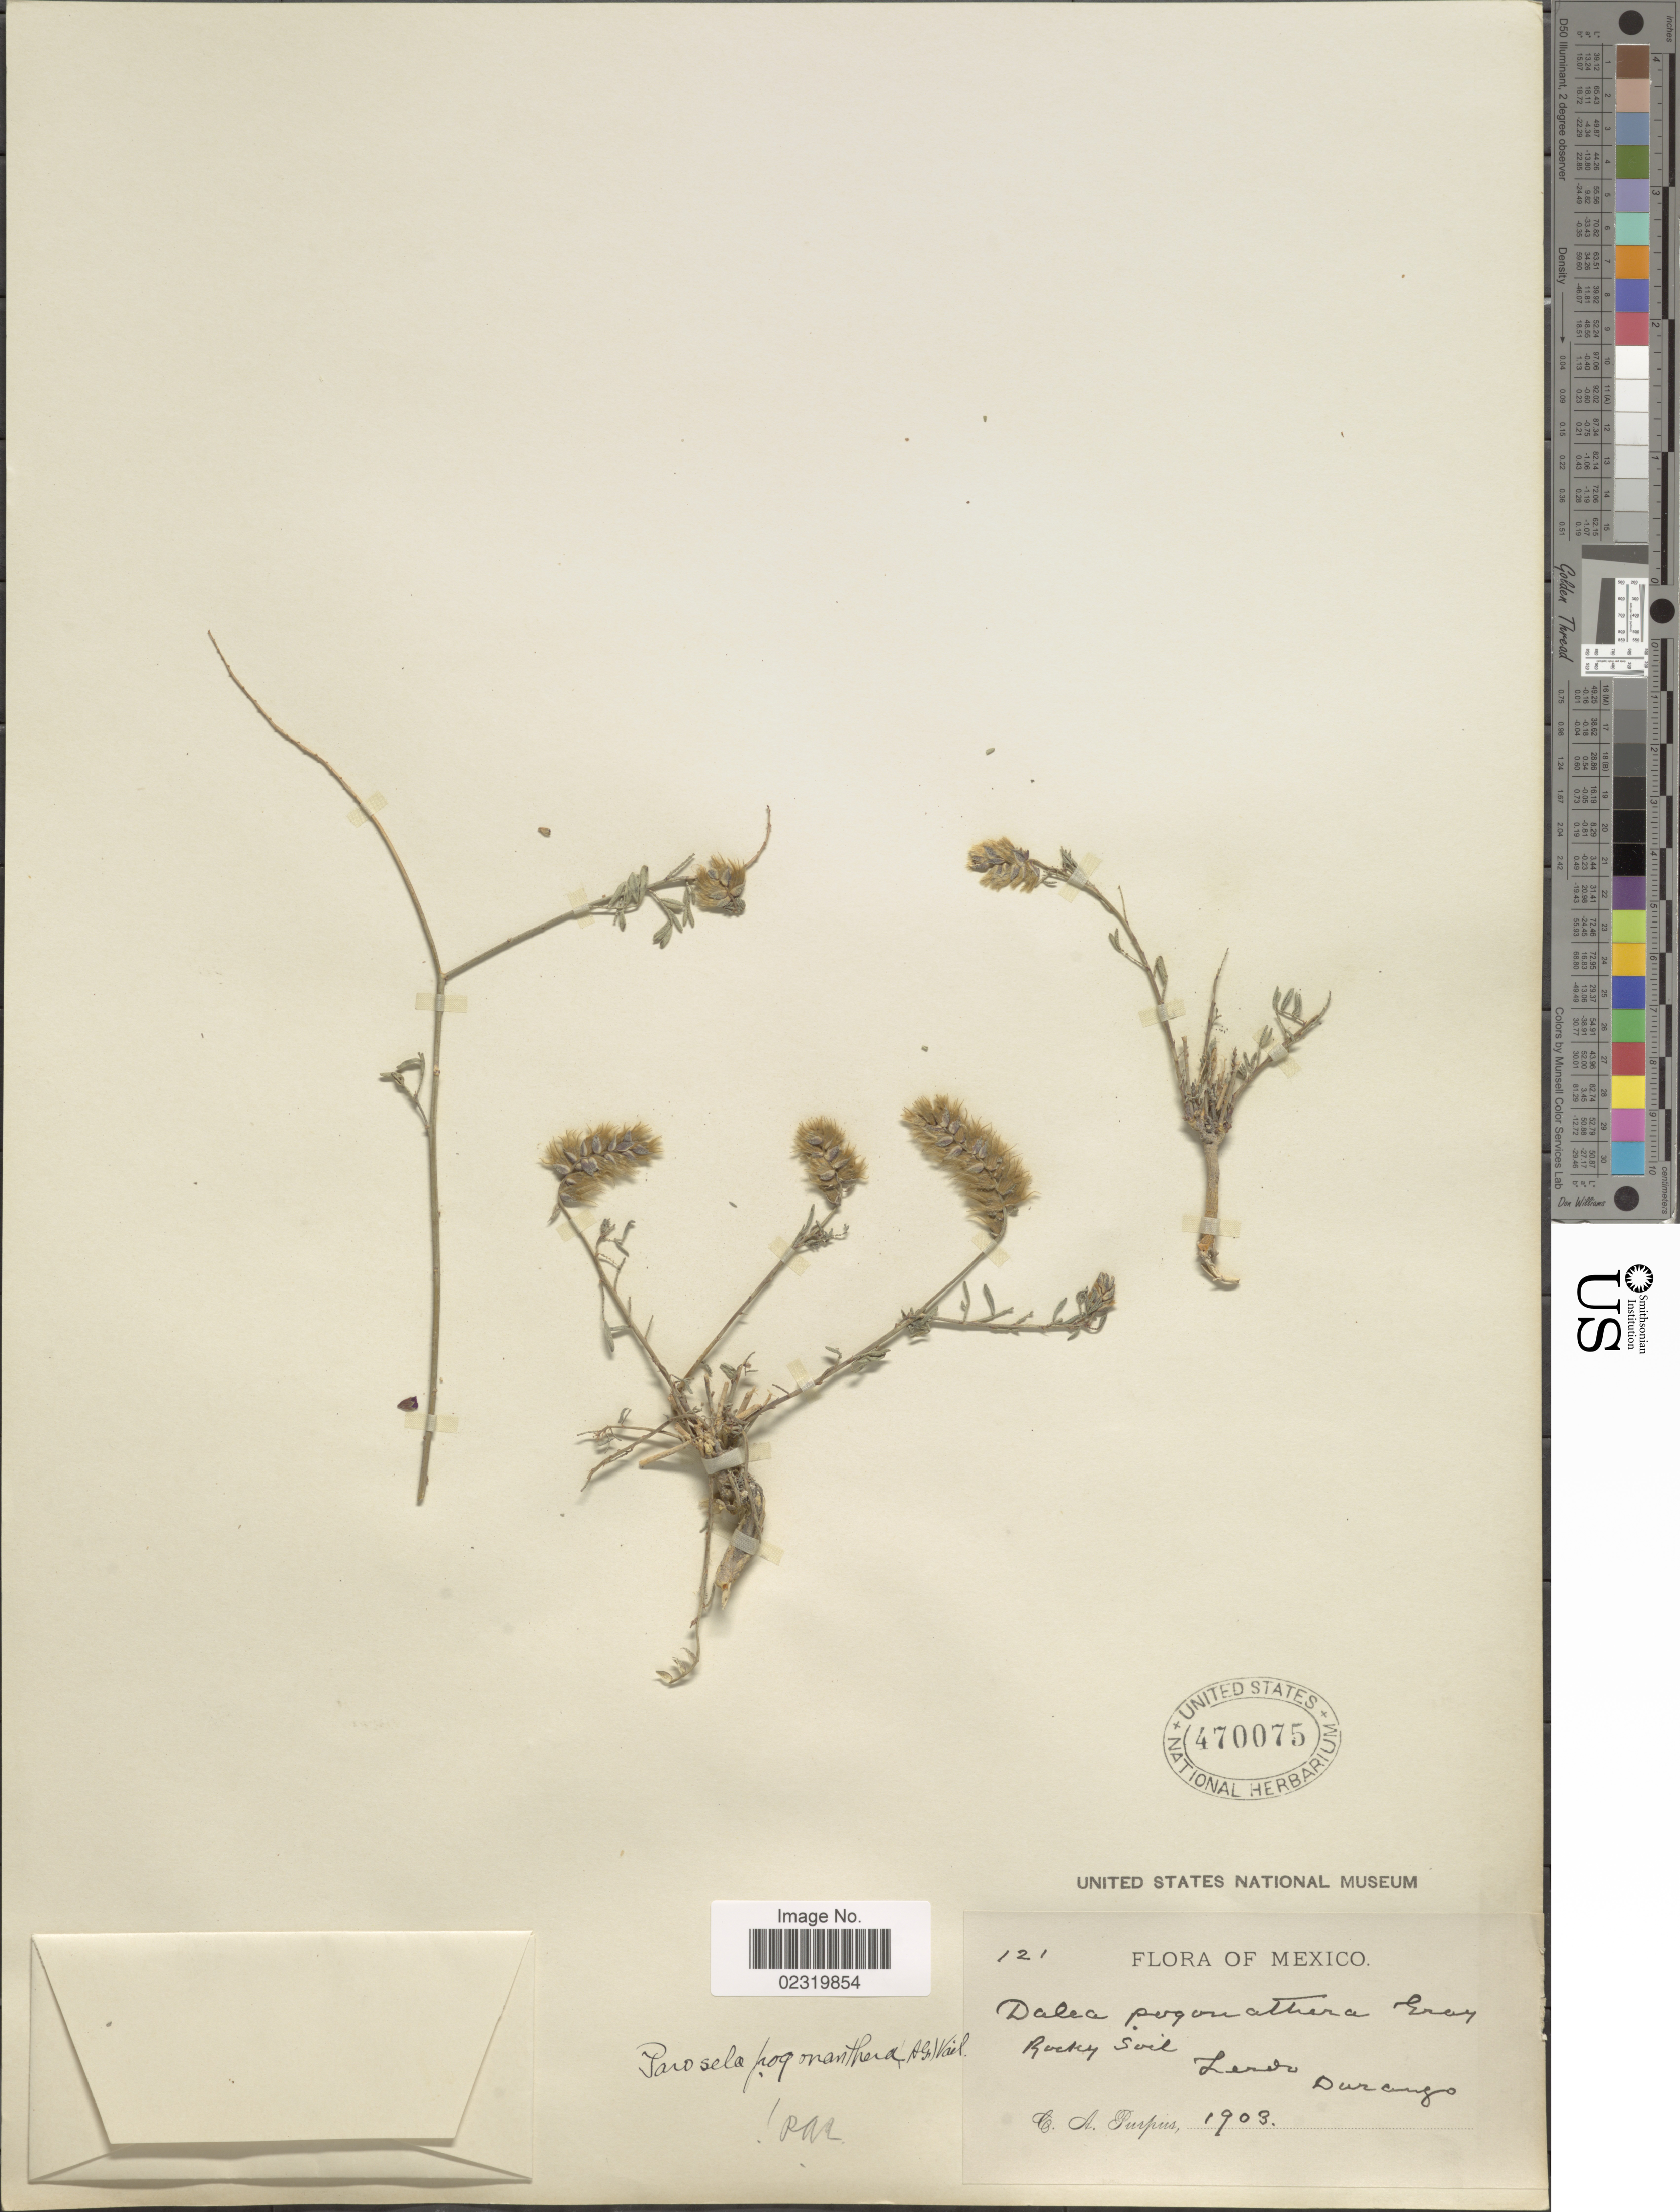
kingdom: Plantae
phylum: Tracheophyta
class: Magnoliopsida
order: Fabales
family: Fabaceae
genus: Dalea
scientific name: Dalea pogonathera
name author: A. Gray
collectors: C. A. Purpus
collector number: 121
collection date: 1903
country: Mexico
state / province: Durango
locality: Lower Durango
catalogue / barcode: US 470075